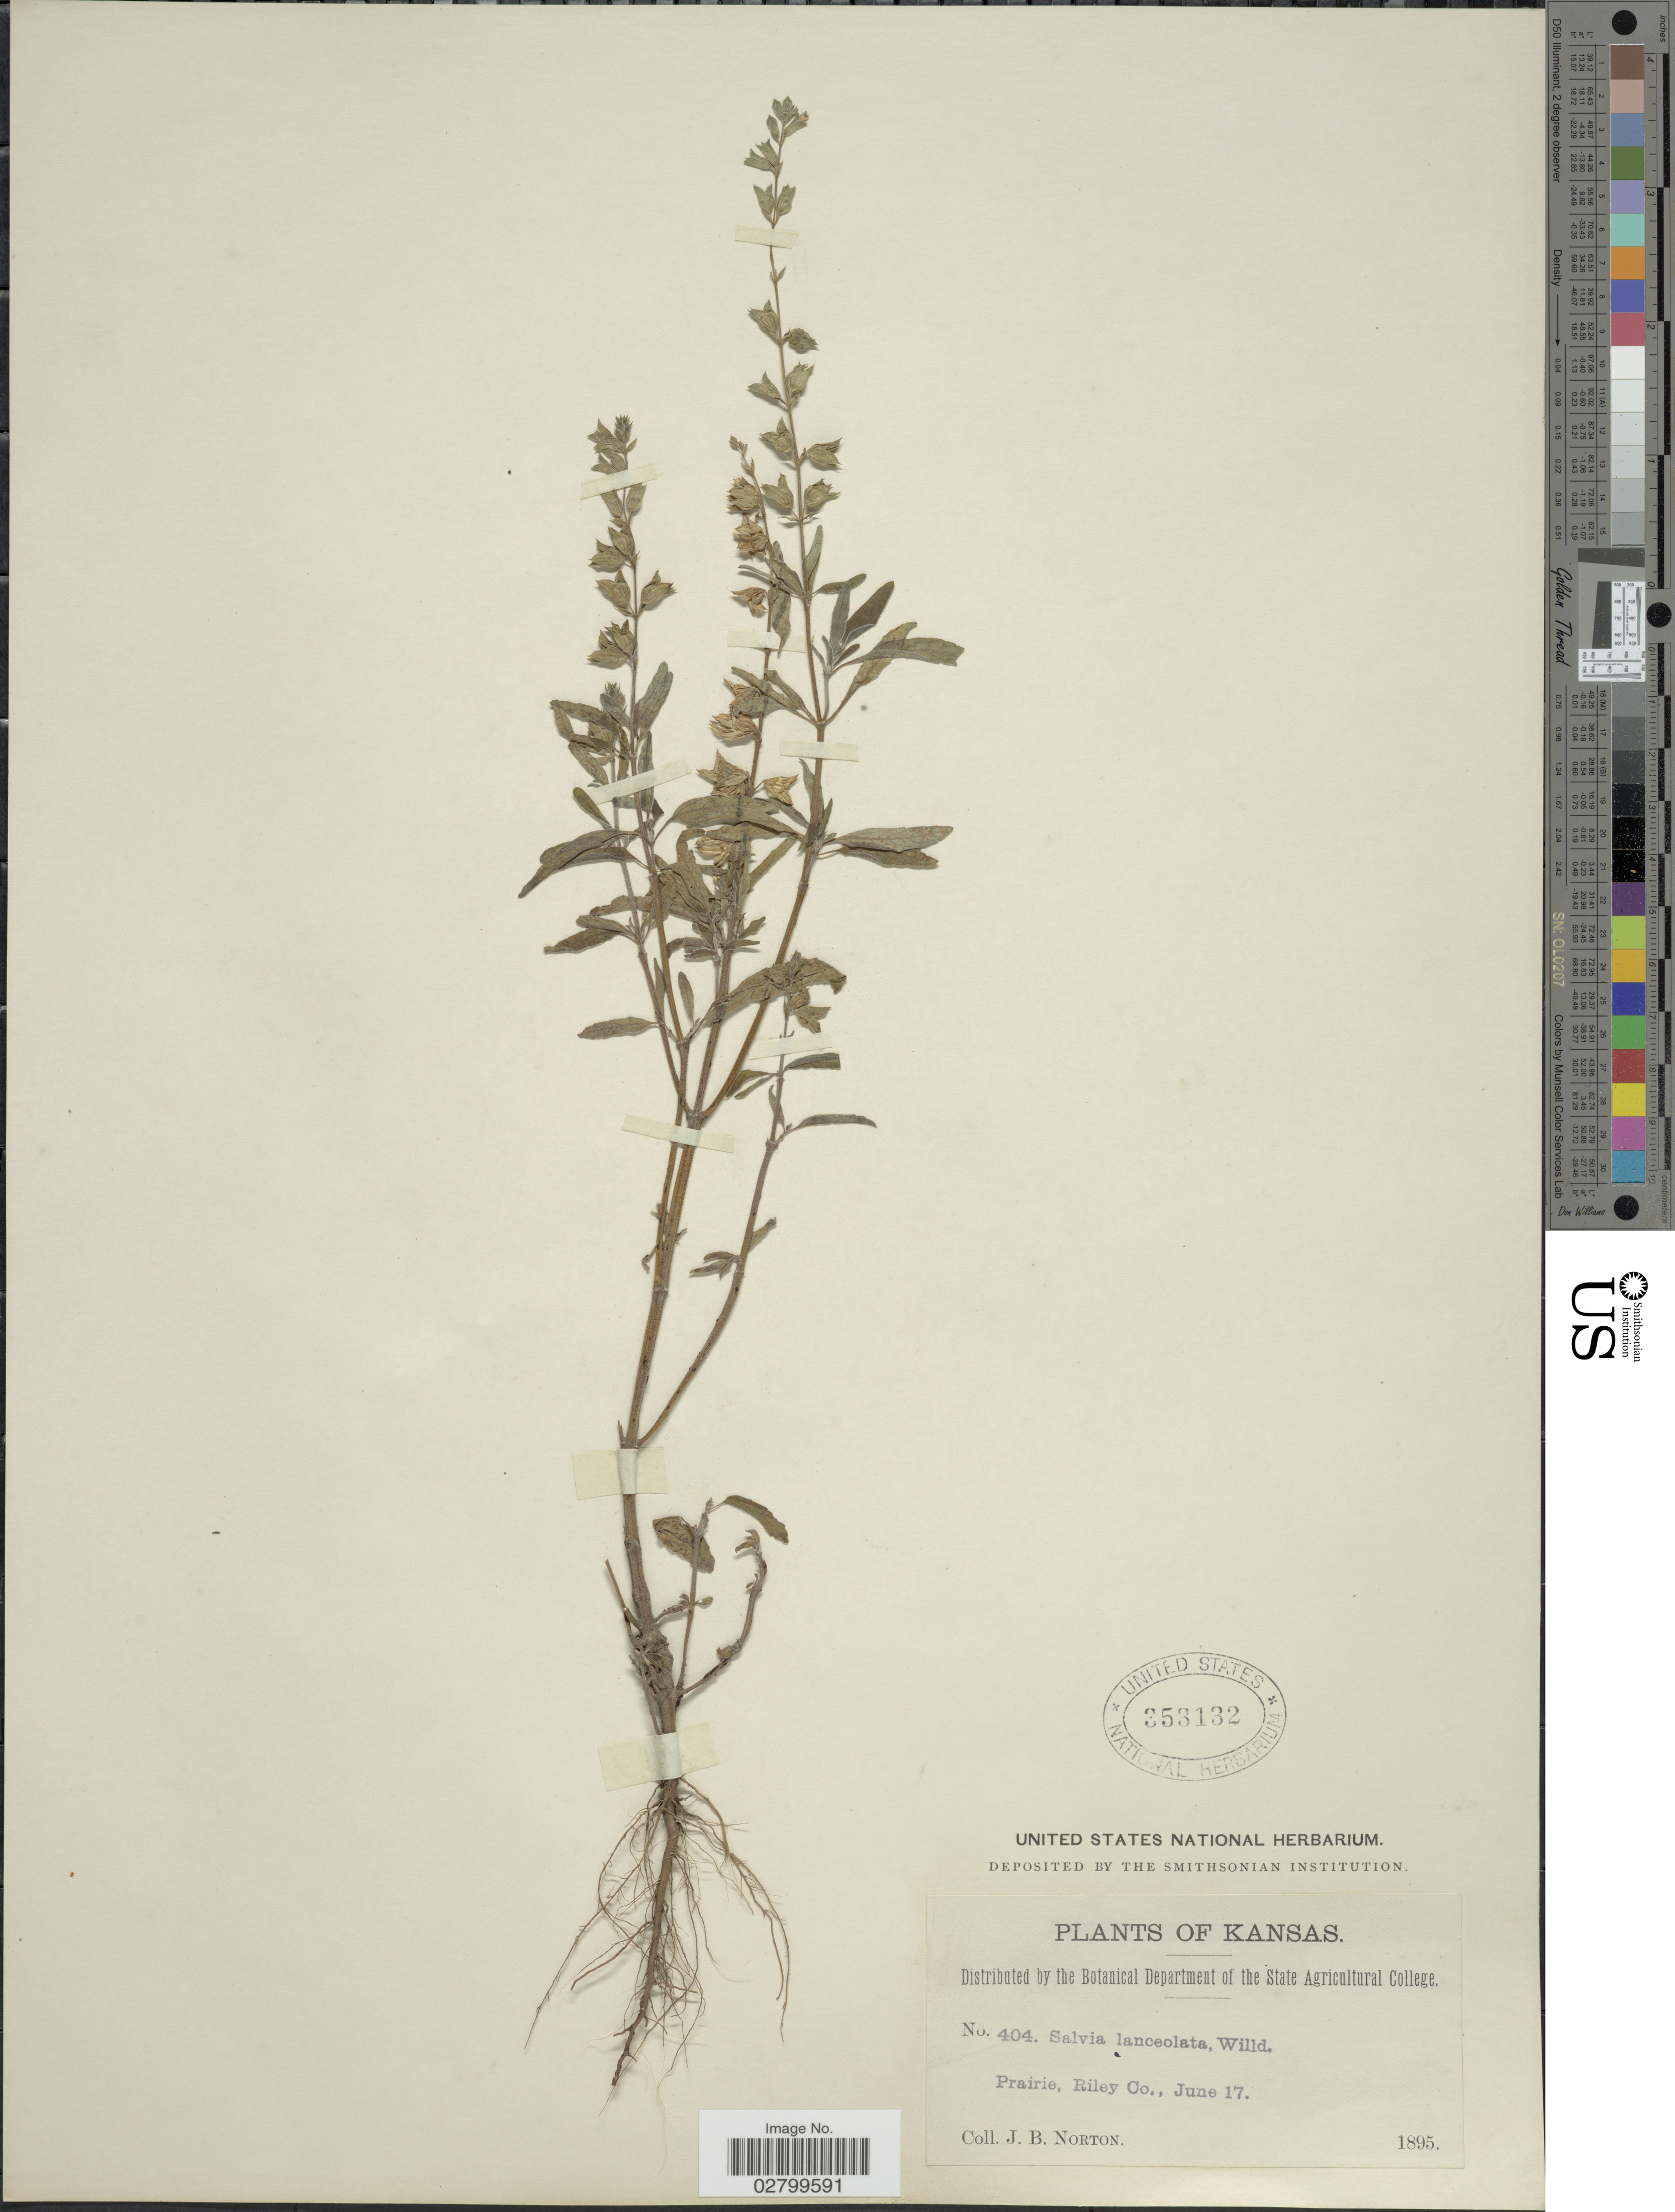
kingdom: Plantae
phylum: Tracheophyta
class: Magnoliopsida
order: Lamiales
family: Lamiaceae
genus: Salvia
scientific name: Salvia lanceolata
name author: Brouss.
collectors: J. B. Norton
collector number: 404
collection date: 1895-06-17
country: United States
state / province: Kansas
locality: Prairie, Riley Co.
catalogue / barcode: US 353132